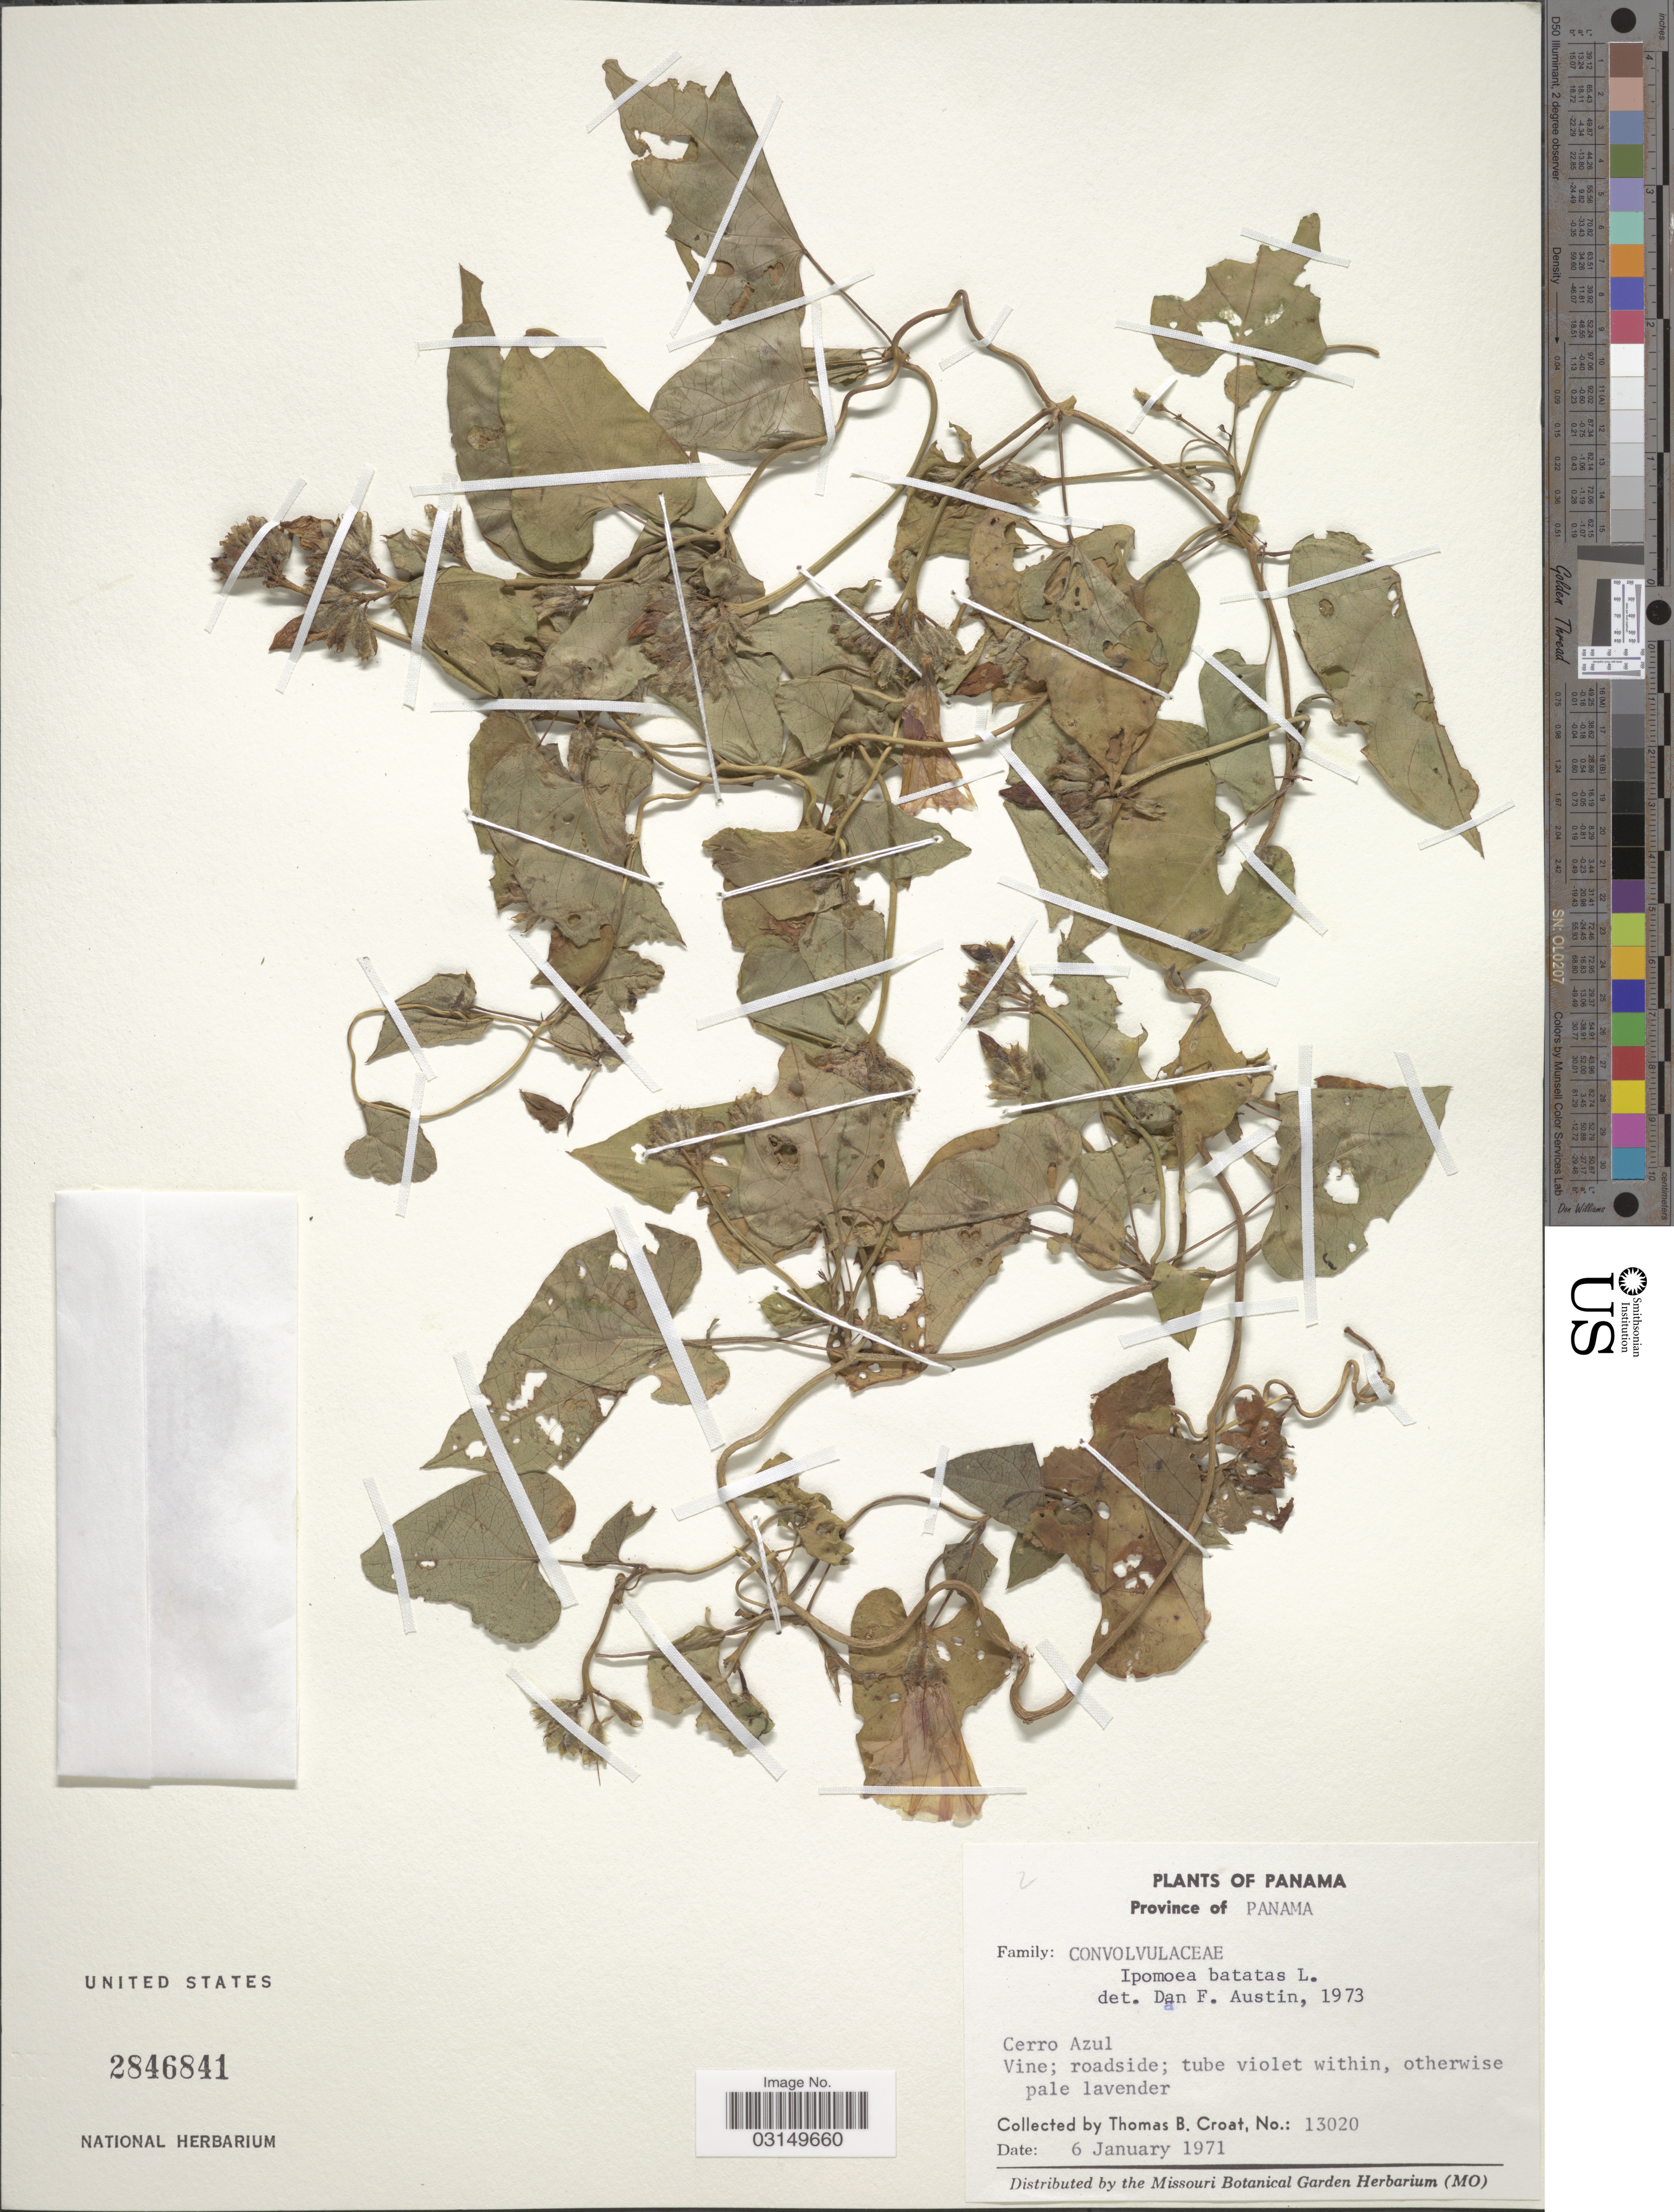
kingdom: Plantae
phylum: Tracheophyta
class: Magnoliopsida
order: Solanales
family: Convolvulaceae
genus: Ipomoea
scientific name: Ipomoea batatas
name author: (L.) Lam.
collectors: T. B. Croat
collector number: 13020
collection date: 1971-01-06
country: Panama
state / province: Panamá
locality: Cerro Azul.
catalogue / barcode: US 2846841